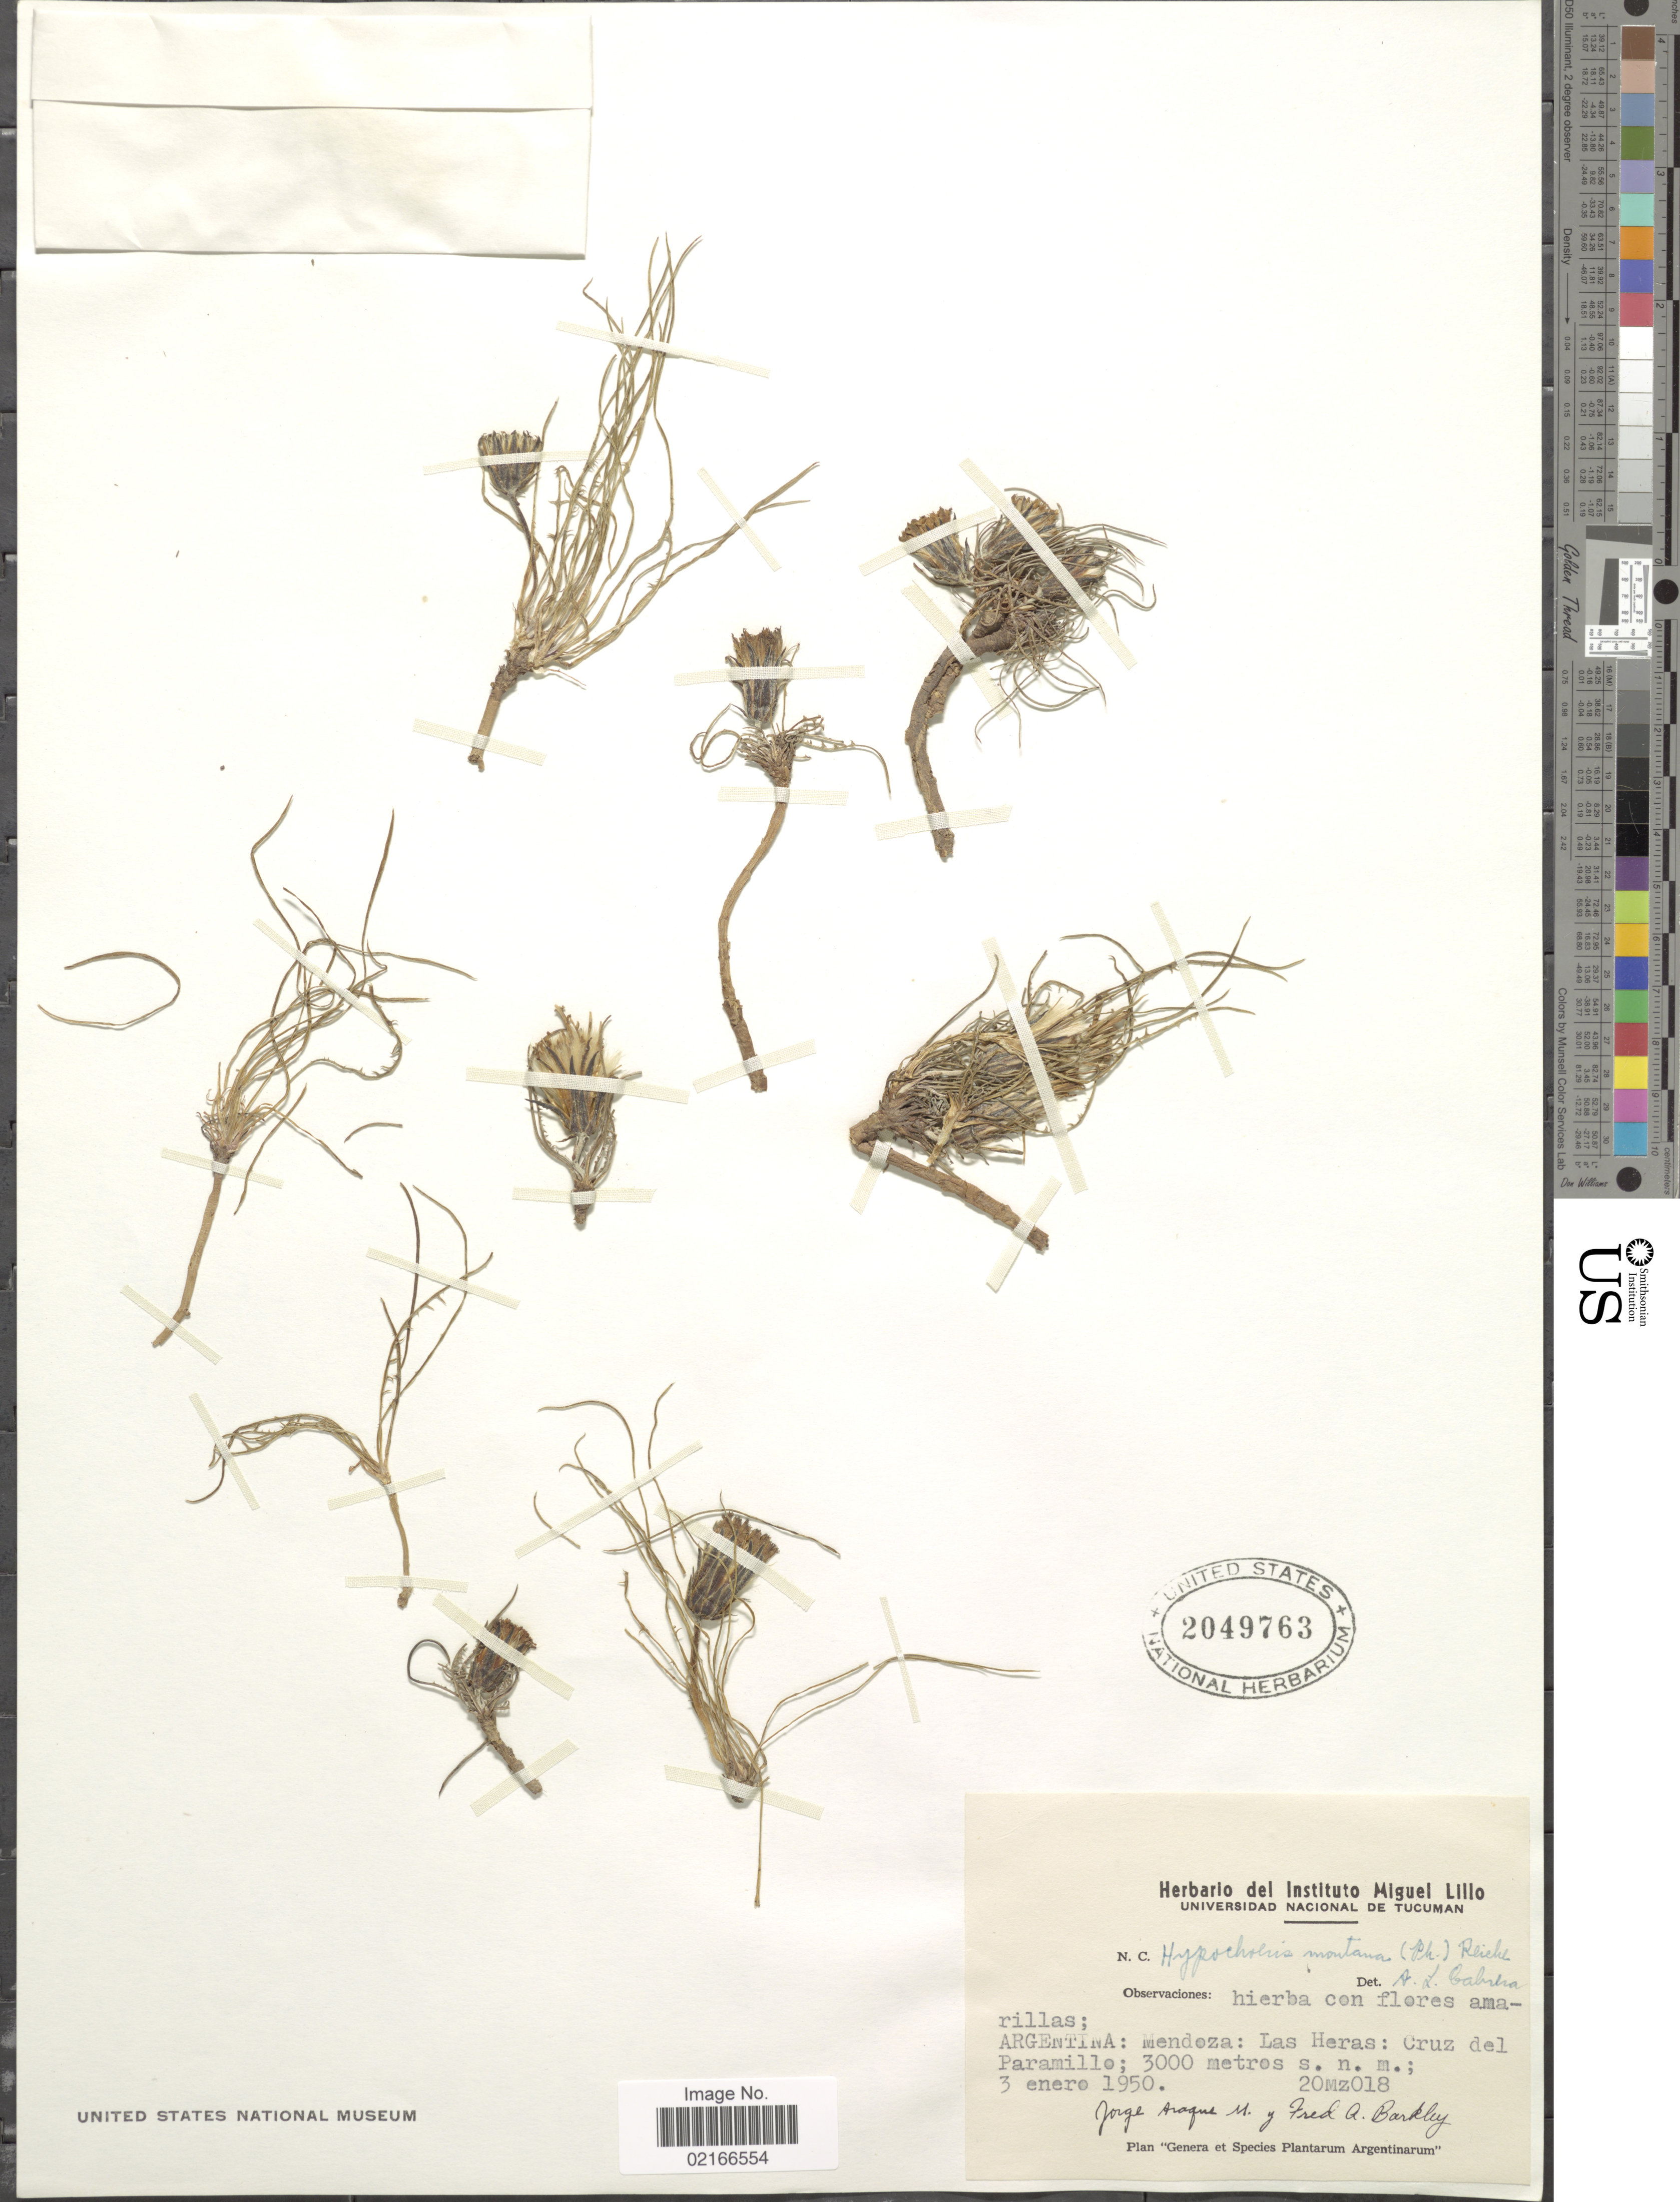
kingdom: Plantae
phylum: Tracheophyta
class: Magnoliopsida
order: Asterales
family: Asteraceae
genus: Hypochaeris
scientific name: Hypochaeris montana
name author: (Phil.) Reiche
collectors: J. Araque Molina & F. A. Barkley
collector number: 20MZ018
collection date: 1950-01-03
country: Argentina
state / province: Mendoza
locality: Las Heras: Cruz del Paramillo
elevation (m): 3000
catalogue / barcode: US 2049763